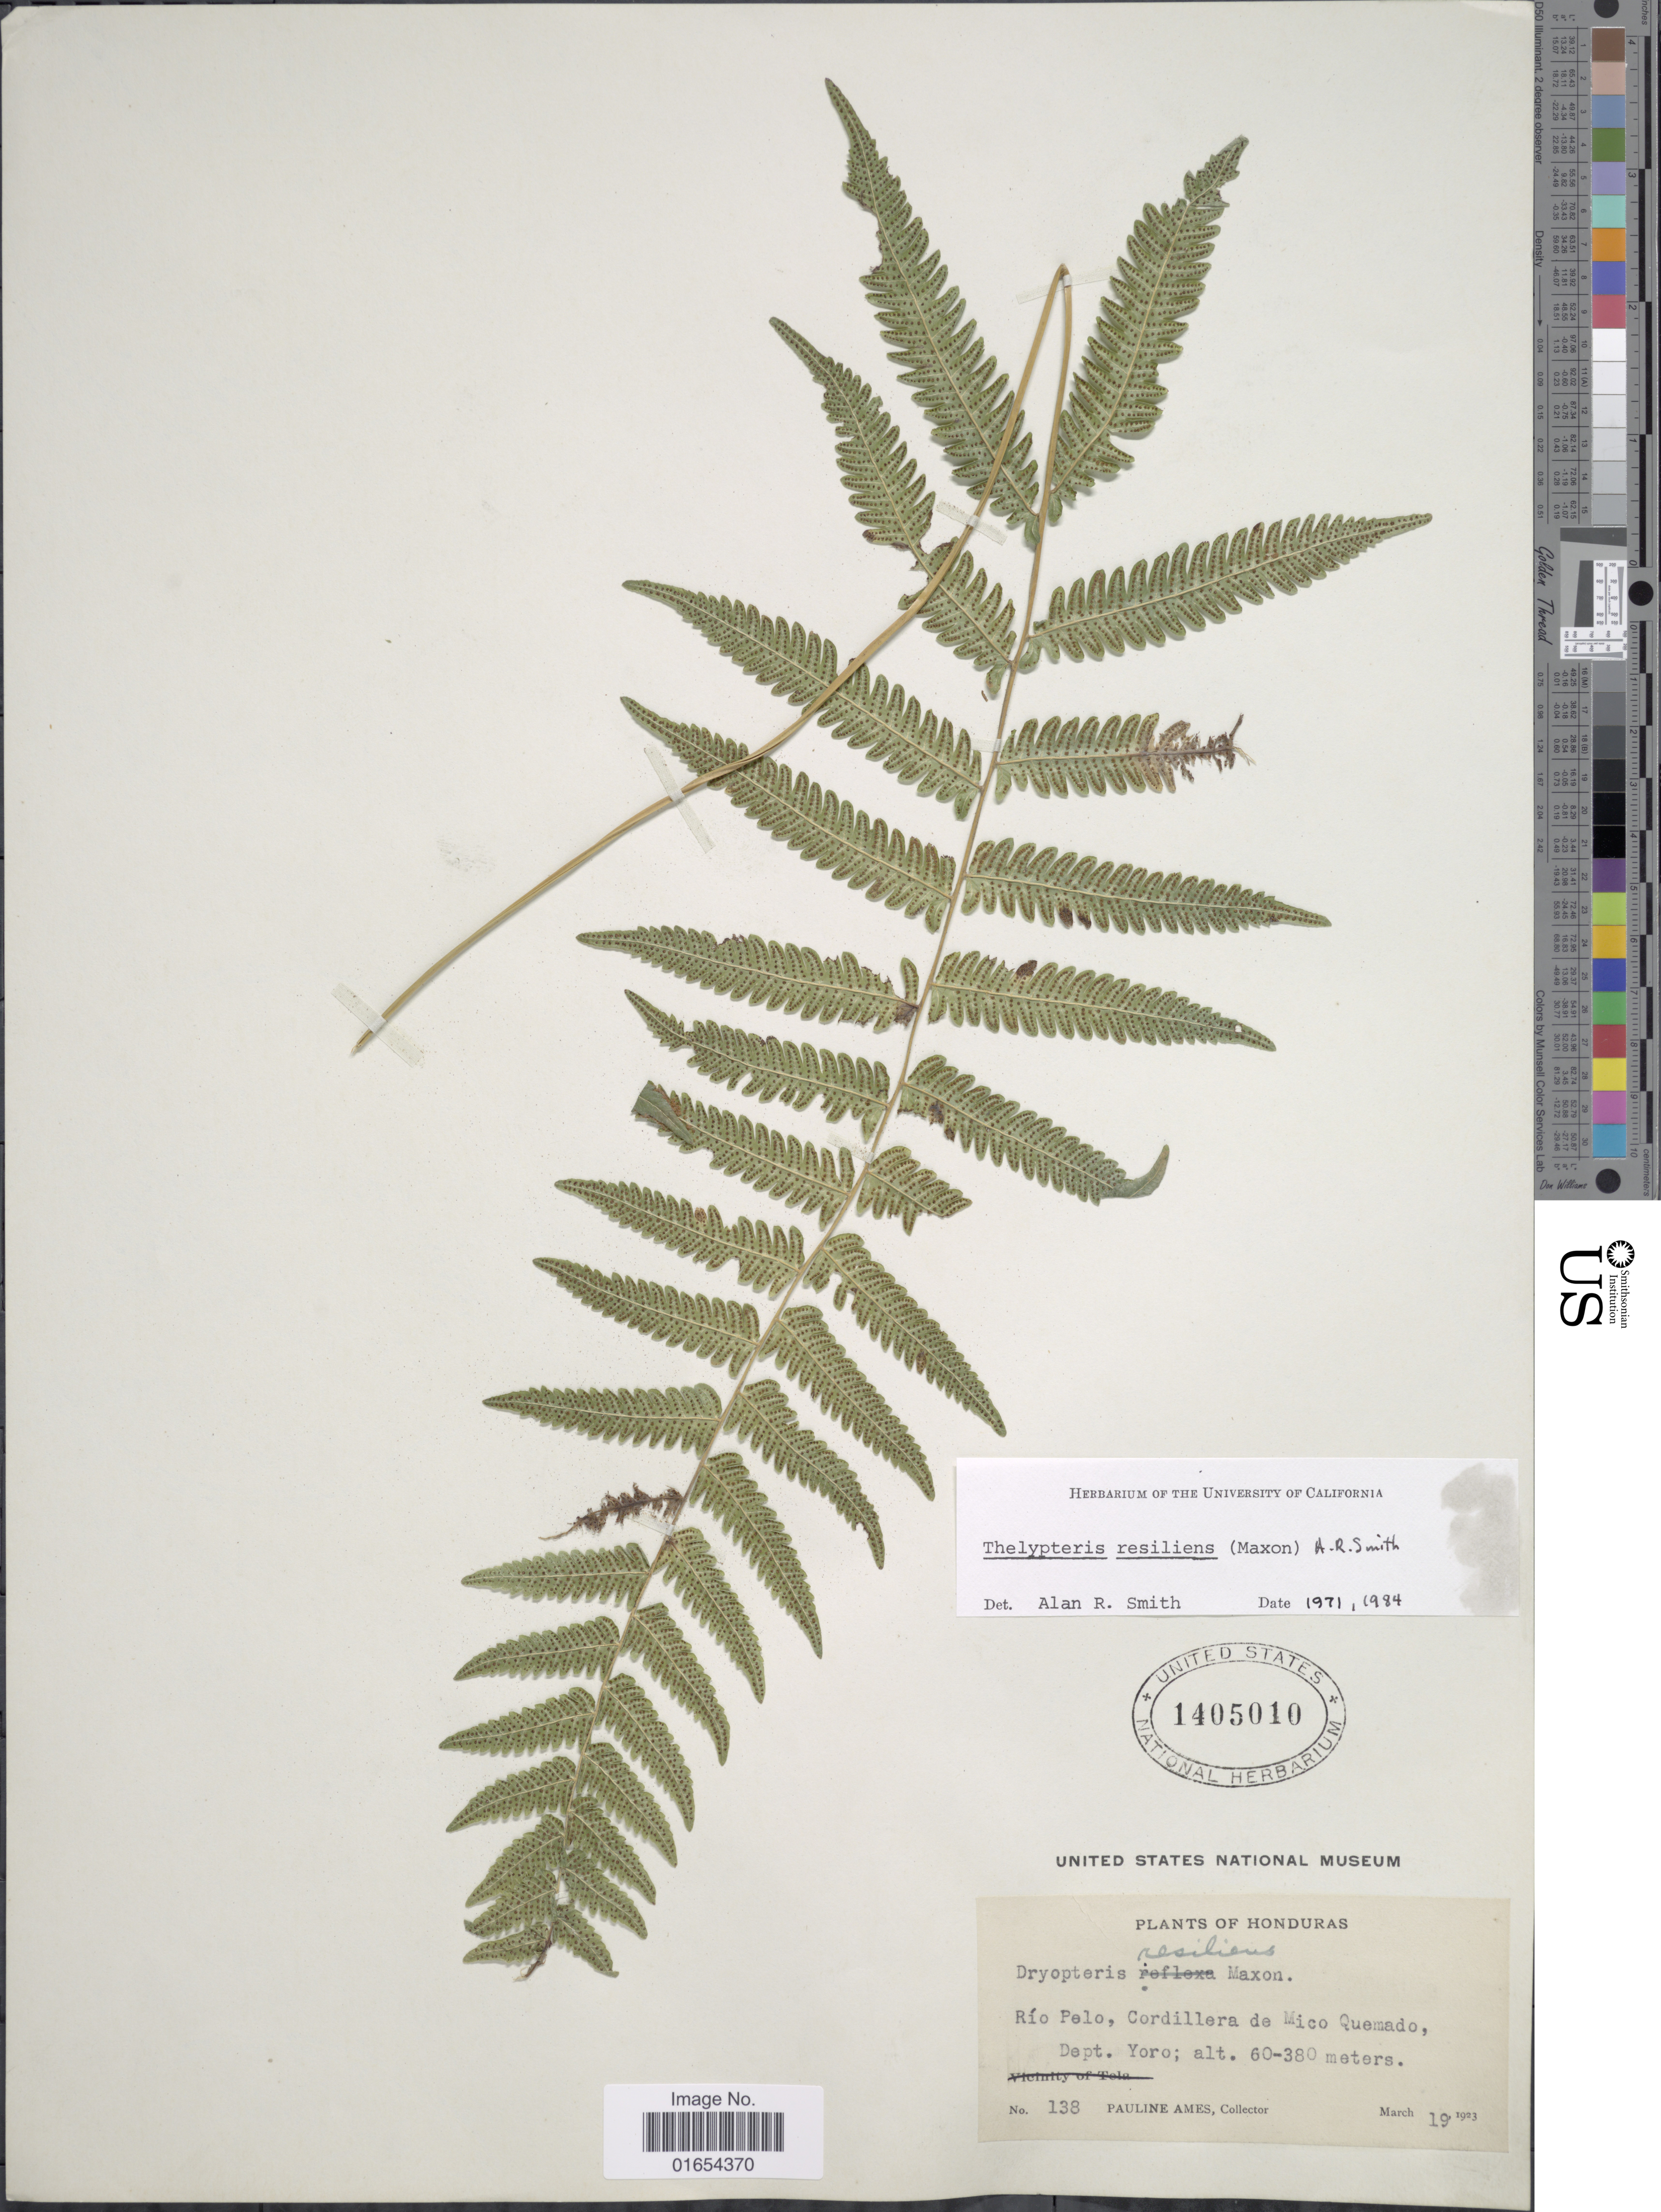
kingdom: Plantae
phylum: Tracheophyta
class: Polypodiopsida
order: Polypodiales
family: Thelypteridaceae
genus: Goniopteris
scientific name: Goniopteris resiliens (Maxon) comb. nov., ined 2015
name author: (Maxon)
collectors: P. Ames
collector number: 138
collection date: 1923-03-19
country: Honduras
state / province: Yoro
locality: Rio Pelo, Cordillera de Mico Quemado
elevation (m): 60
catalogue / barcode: US 1405010